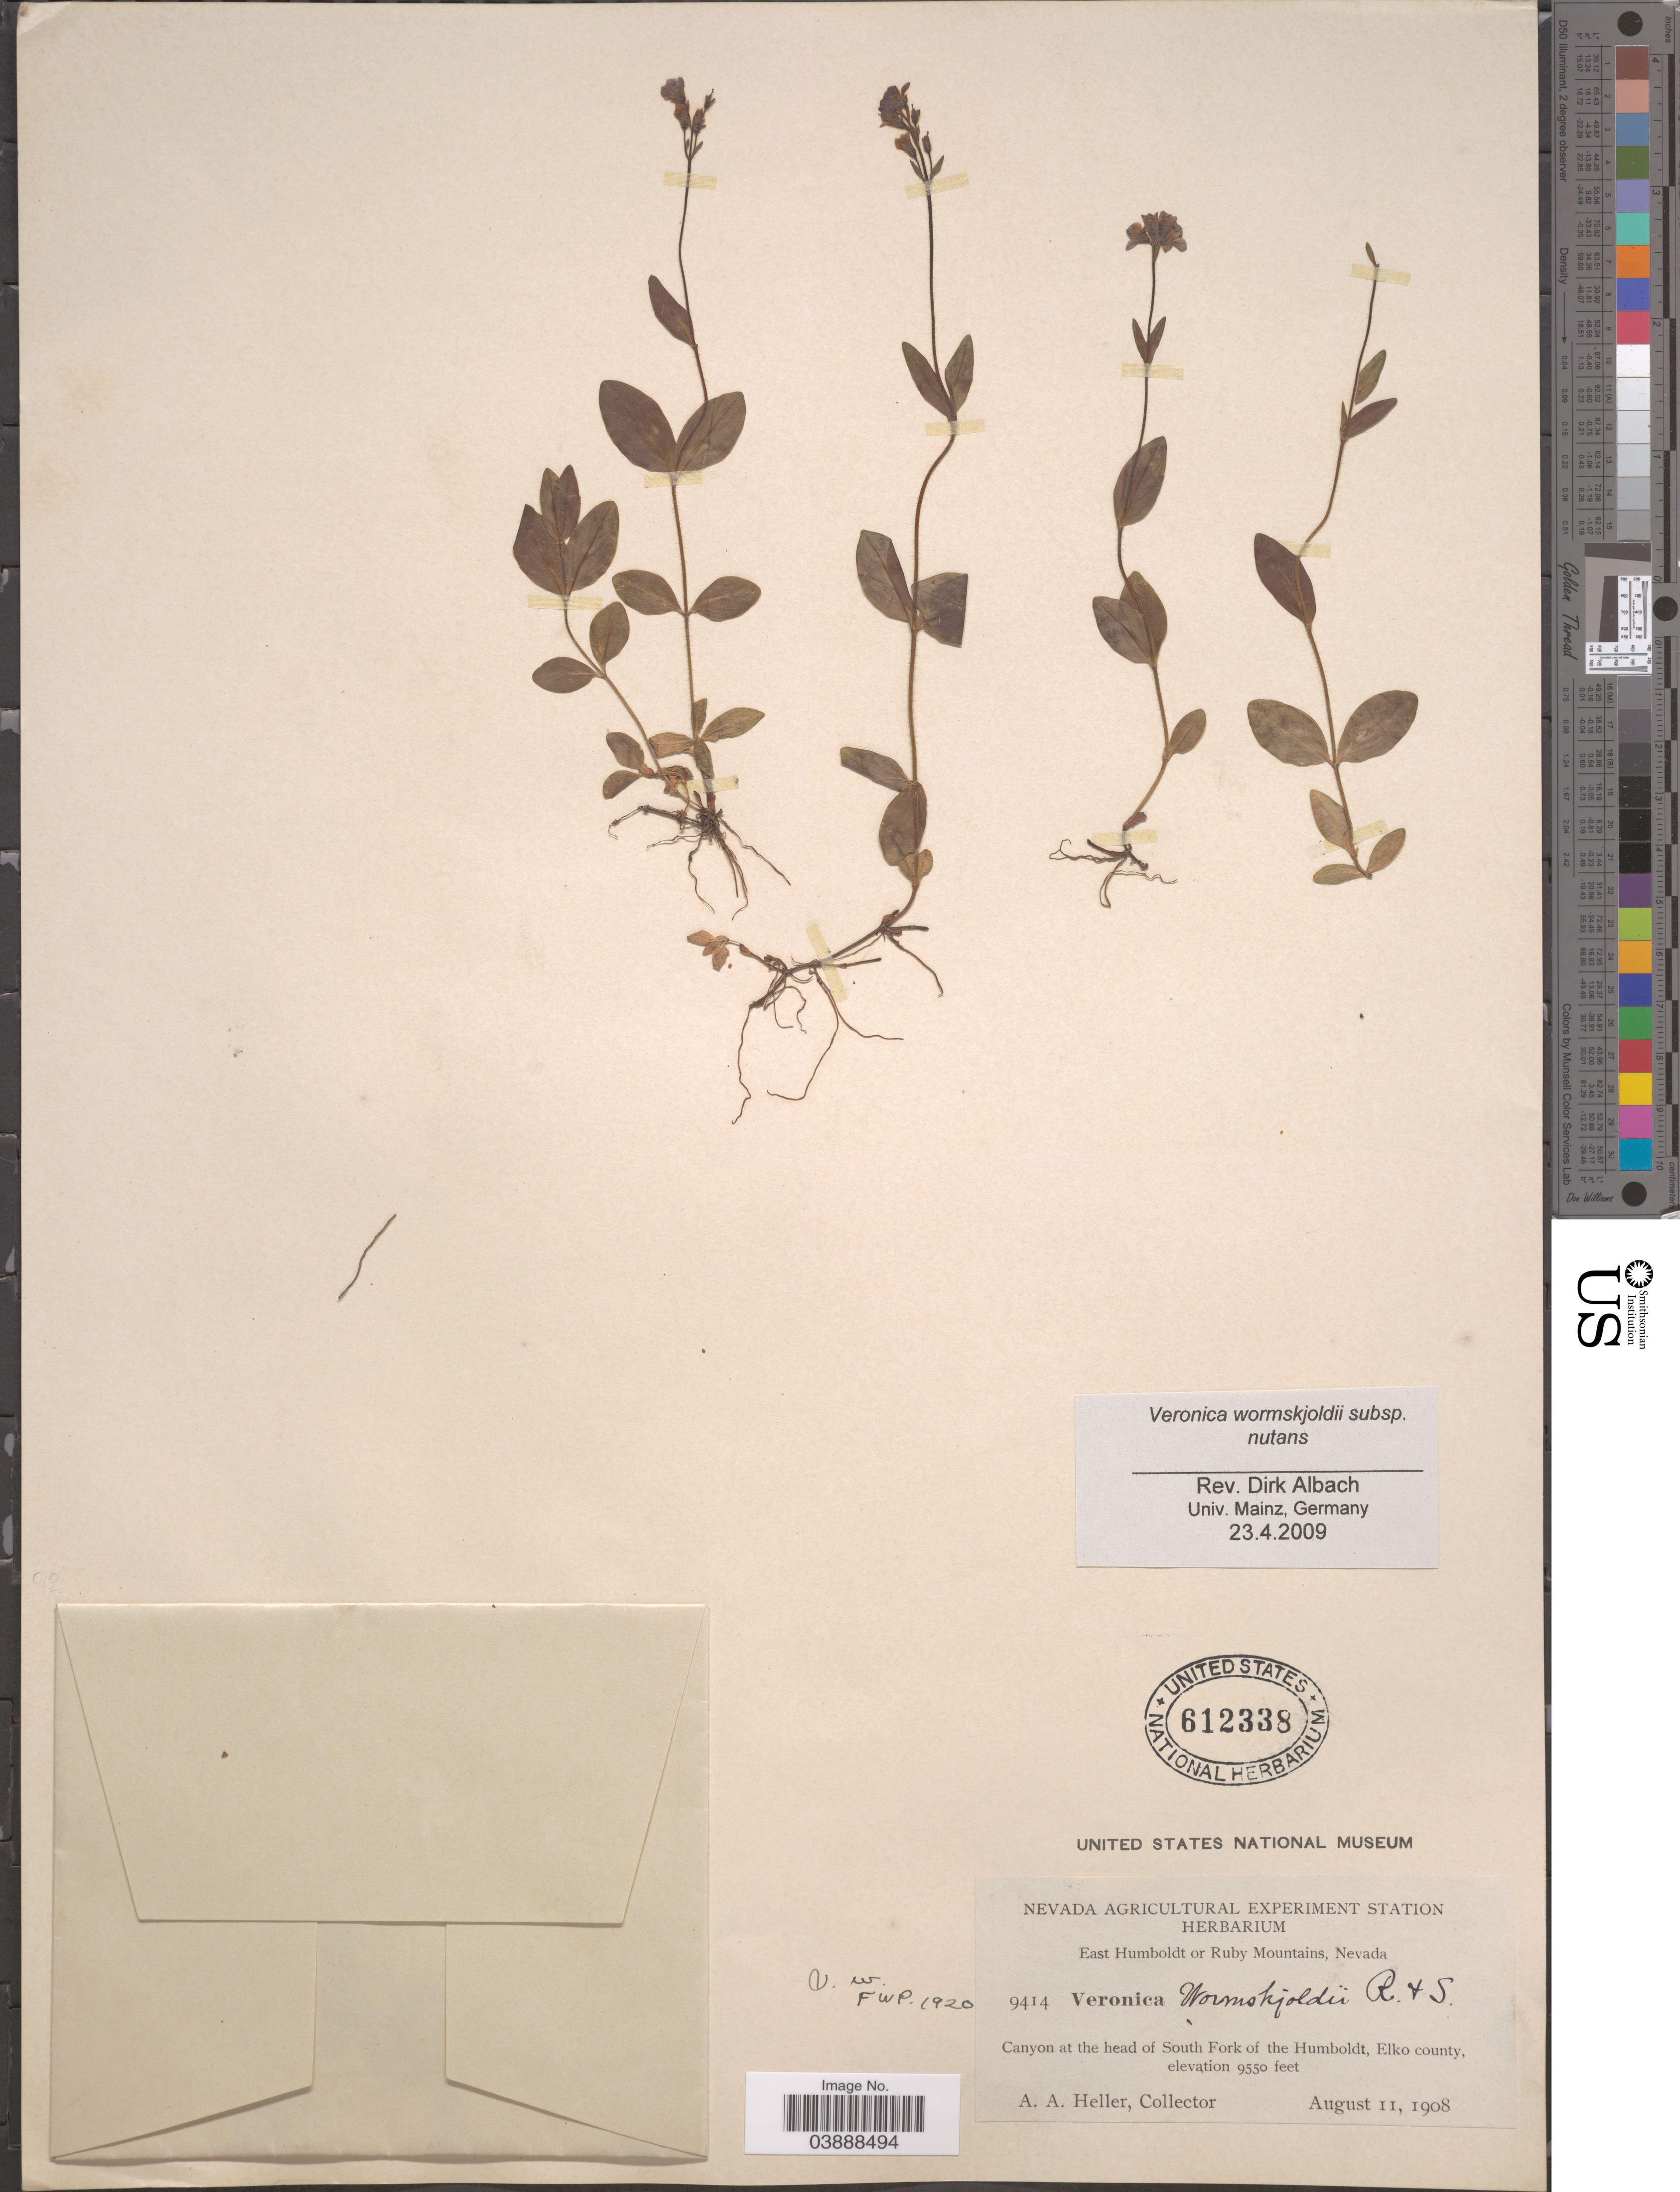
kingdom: Plantae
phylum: Tracheophyta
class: Magnoliopsida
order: Lamiales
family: Plantaginaceae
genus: Veronica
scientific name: Veronica wormskjoldii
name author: Roem. & Schult.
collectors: A. A. Heller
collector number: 9414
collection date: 1908-08-11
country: United States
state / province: Nevada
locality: East Humboldt or Ruby Mountains. Canyon at the head of South Fork of the Humboldt, Elko County.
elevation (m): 2911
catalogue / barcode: US 612338